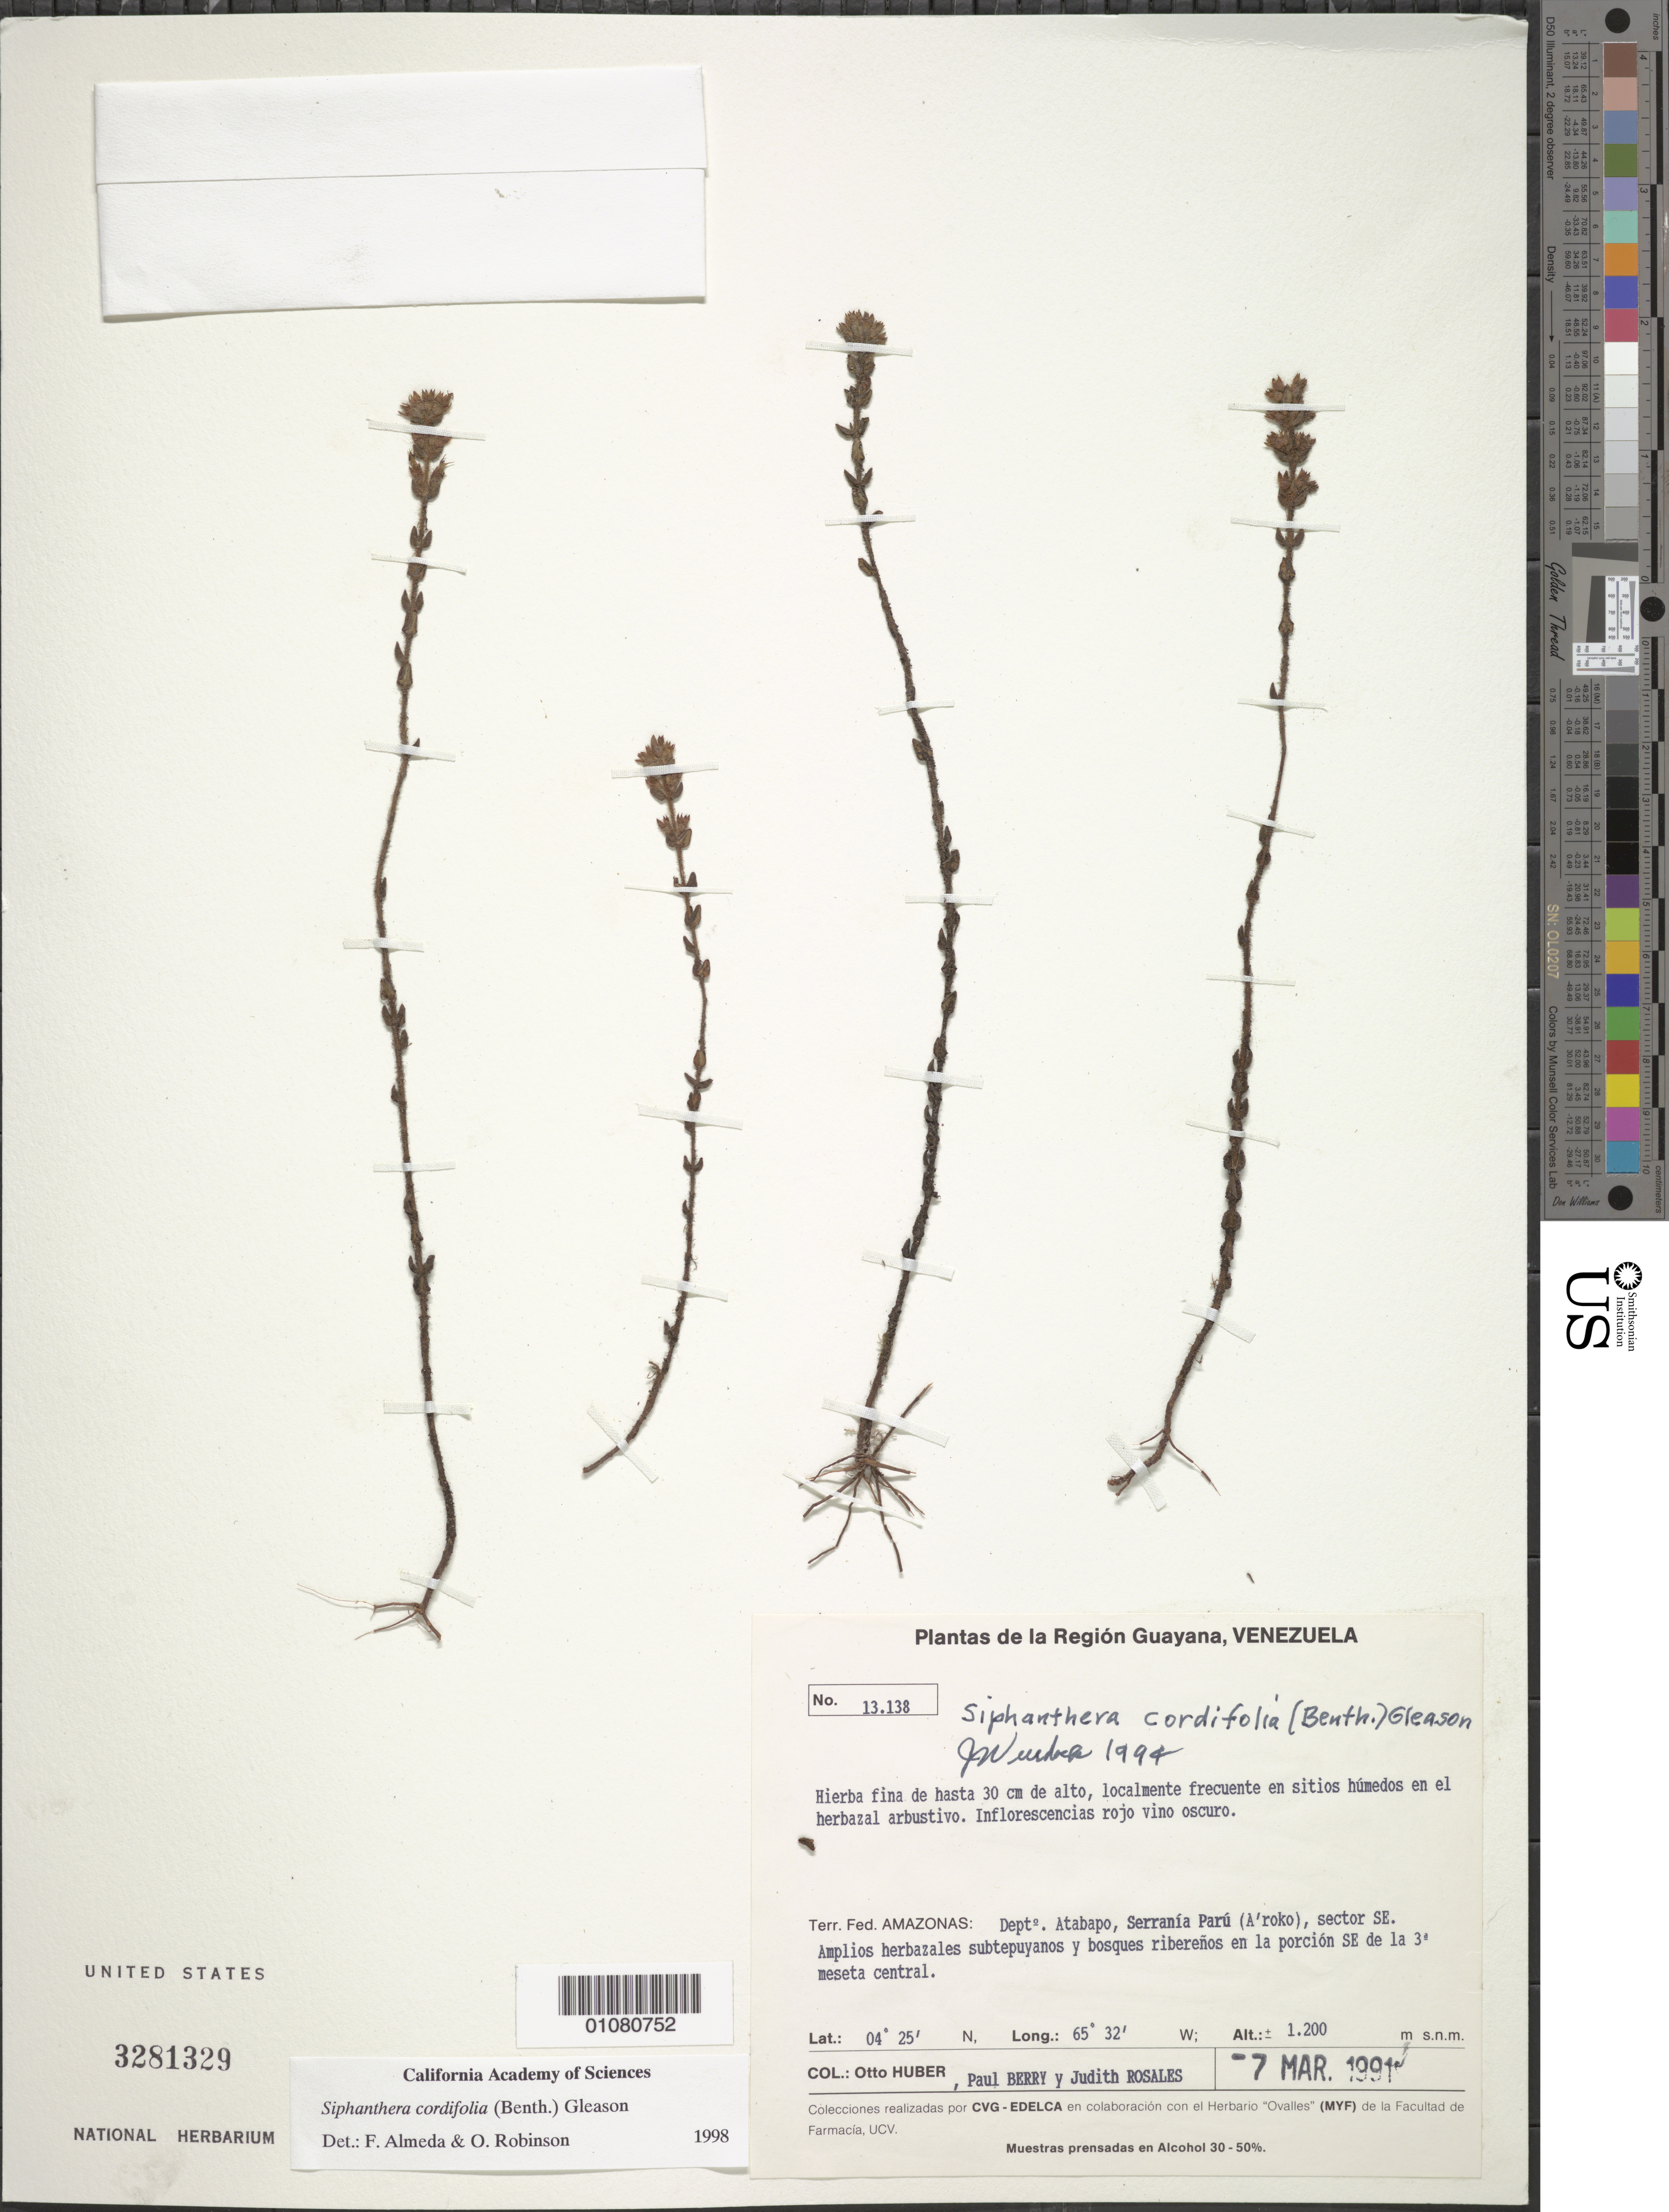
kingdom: Plantae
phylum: Tracheophyta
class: Magnoliopsida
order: Myrtales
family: Melastomataceae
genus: Siphanthera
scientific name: Siphanthera cordifolia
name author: (Benth.) Gleason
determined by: Almeda, F.; Robinson, O.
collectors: O. Huber, P. Berry & J. Rosales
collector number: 13138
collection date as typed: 7-Mar-91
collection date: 1991-03-07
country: Venezuela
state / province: Amazonas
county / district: Atabapo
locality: Serranía Parú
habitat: Amplios herbazales subtepuyanos y bosques riberenos en la porcion SE de la 3º meseta central. En sitios humedos en el herbazal arbustivo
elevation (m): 1200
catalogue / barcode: US 3281329